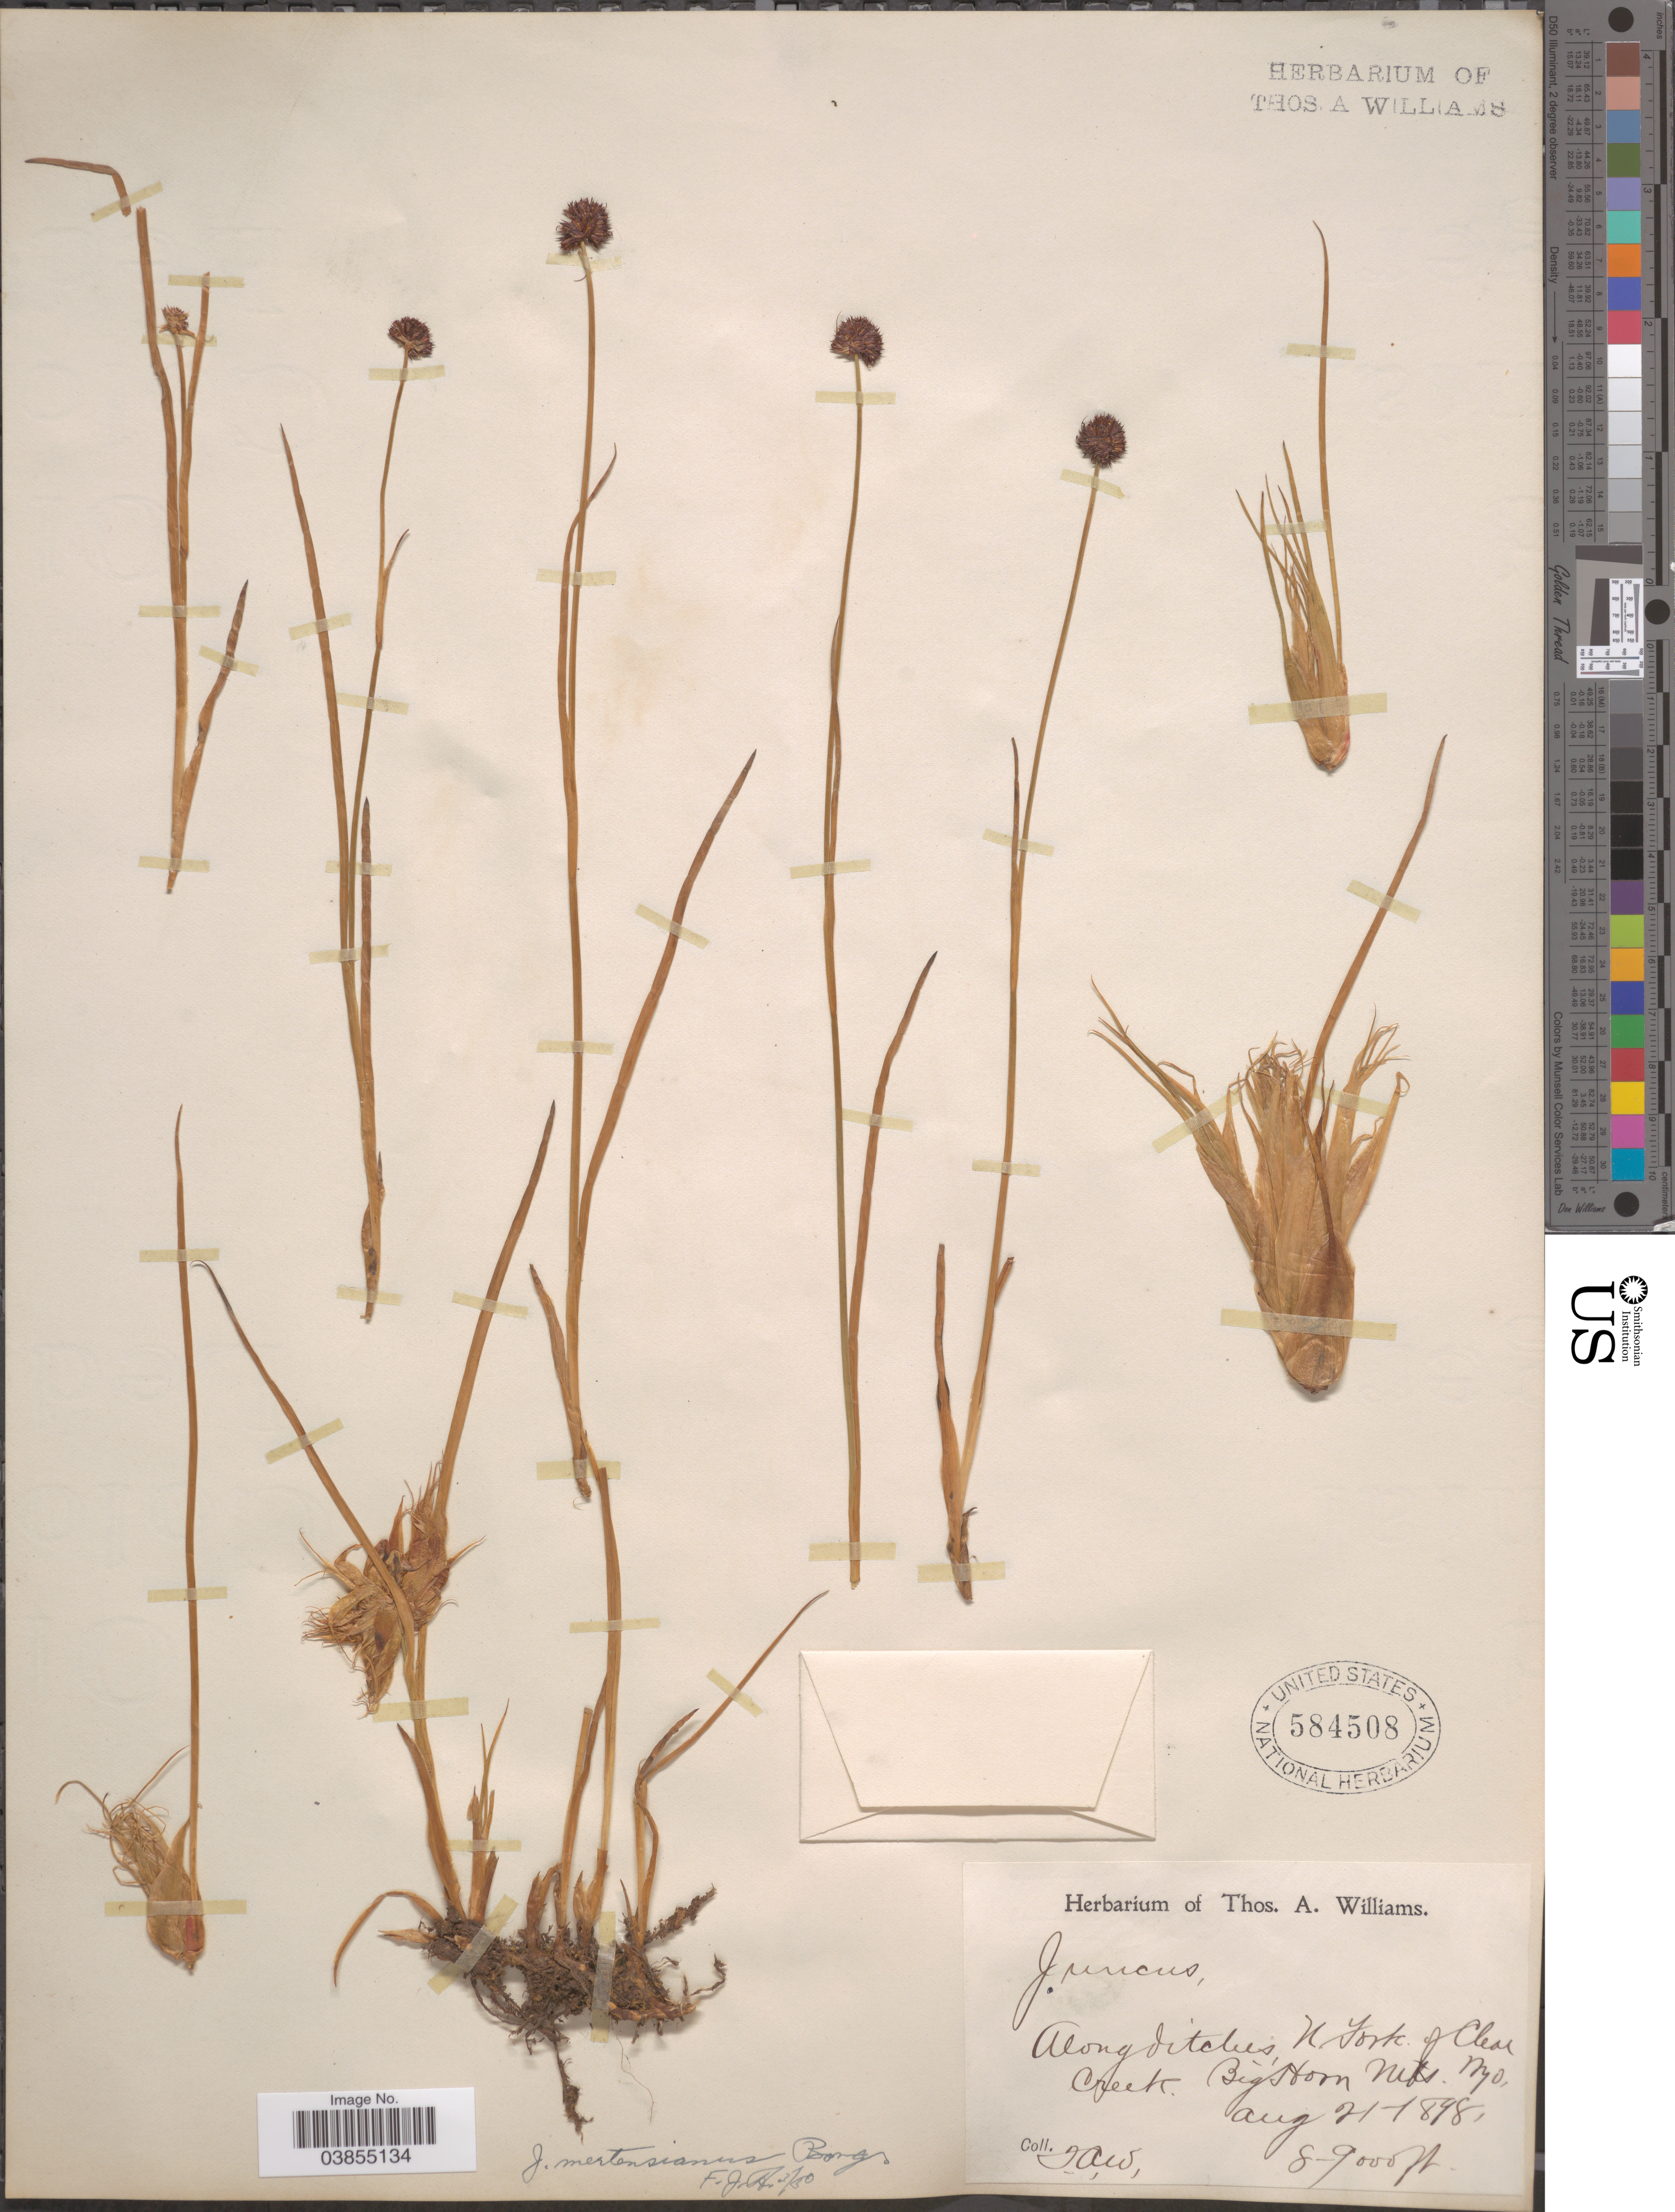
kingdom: Plantae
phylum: Tracheophyta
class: Liliopsida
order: Poales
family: Juncaceae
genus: Juncus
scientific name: Juncus mertensianus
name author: Bong.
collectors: T. A. Williams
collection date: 1898-08-21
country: United States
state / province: Wyoming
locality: Along ditches N. Fork of Clear Creek. Big Storm Mts.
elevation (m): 2438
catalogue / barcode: US 584508